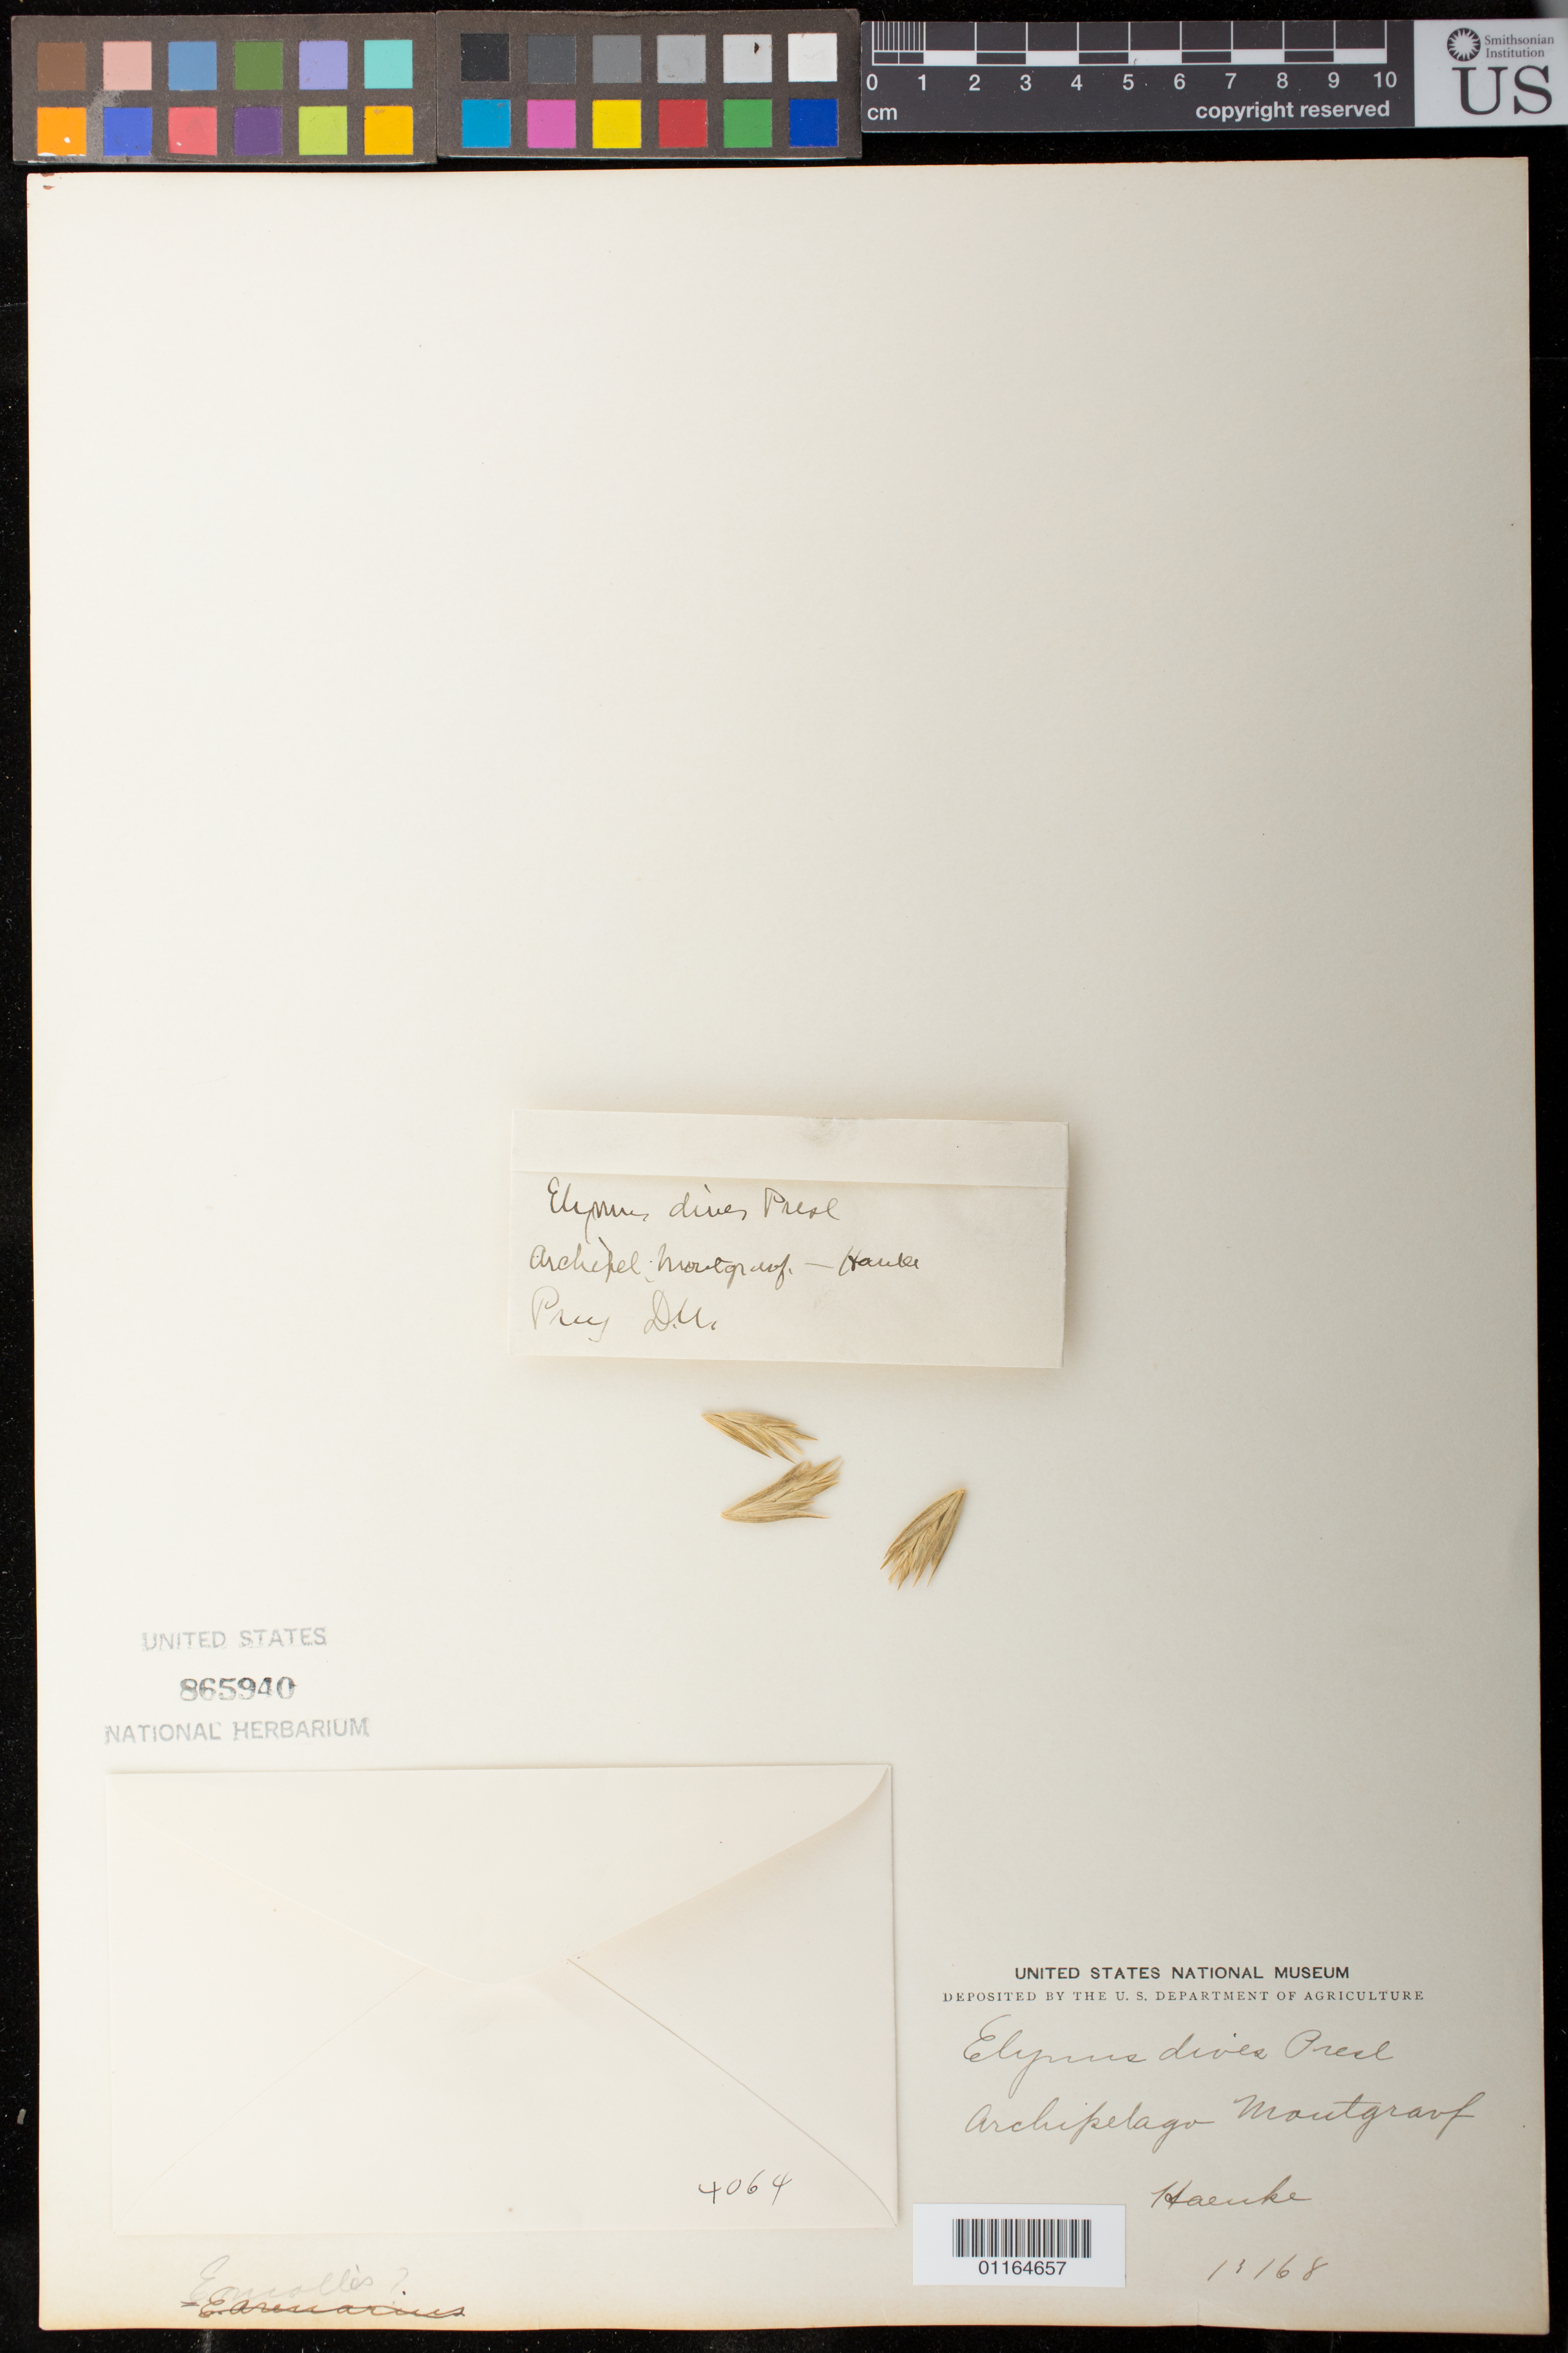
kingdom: Plantae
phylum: Tracheophyta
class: Liliopsida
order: Poales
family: Poaceae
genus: Elymus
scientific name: Elymus dives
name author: J. Presl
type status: Type Collection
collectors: T. Haenke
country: Canada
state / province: British Columbia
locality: Archipelago Montgravf [Protologue, "Hab. in sinu Nootka"].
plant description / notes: Fragmentary material of type specimen ex herb. unknown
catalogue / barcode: US 865940